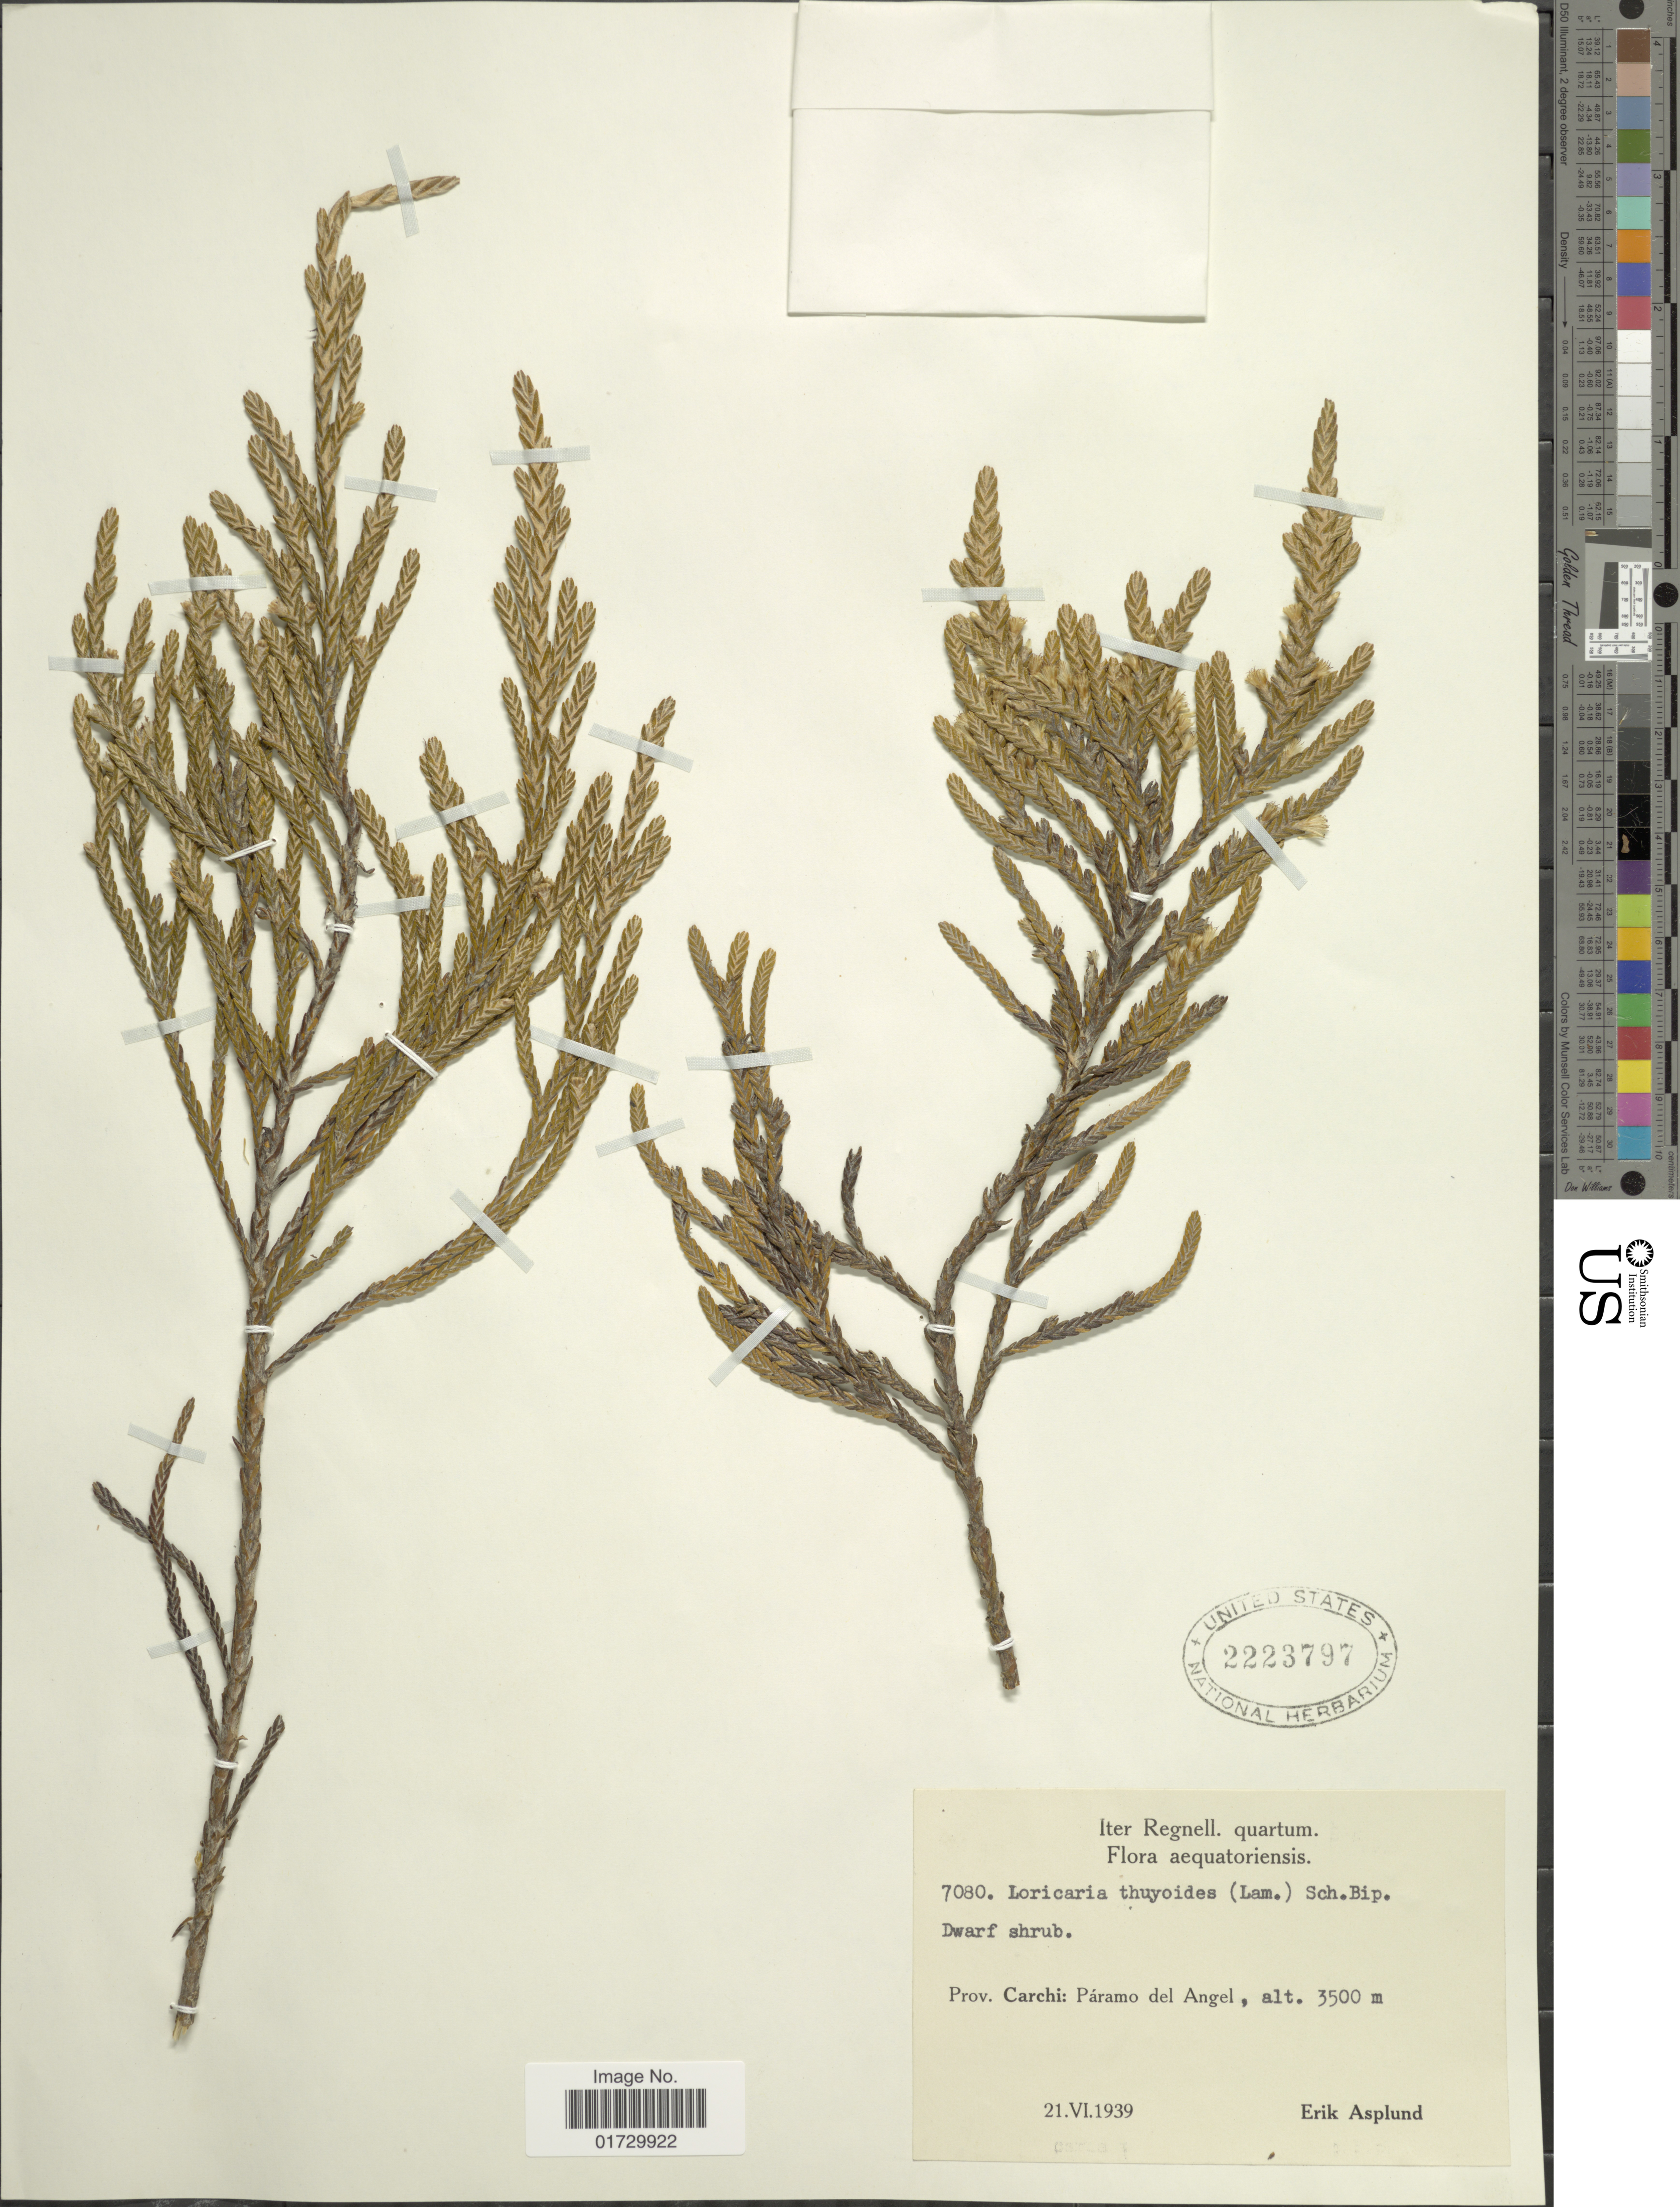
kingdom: Plantae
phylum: Tracheophyta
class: Magnoliopsida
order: Asterales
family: Asteraceae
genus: Loricaria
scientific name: Loricaria thuyoides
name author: (Lam.) Sch. Bip.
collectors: E. Asplund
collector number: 7080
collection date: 1939-06-21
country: Ecuador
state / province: Carchi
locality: Páramo del Angel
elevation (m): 3500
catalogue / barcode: US 2223797